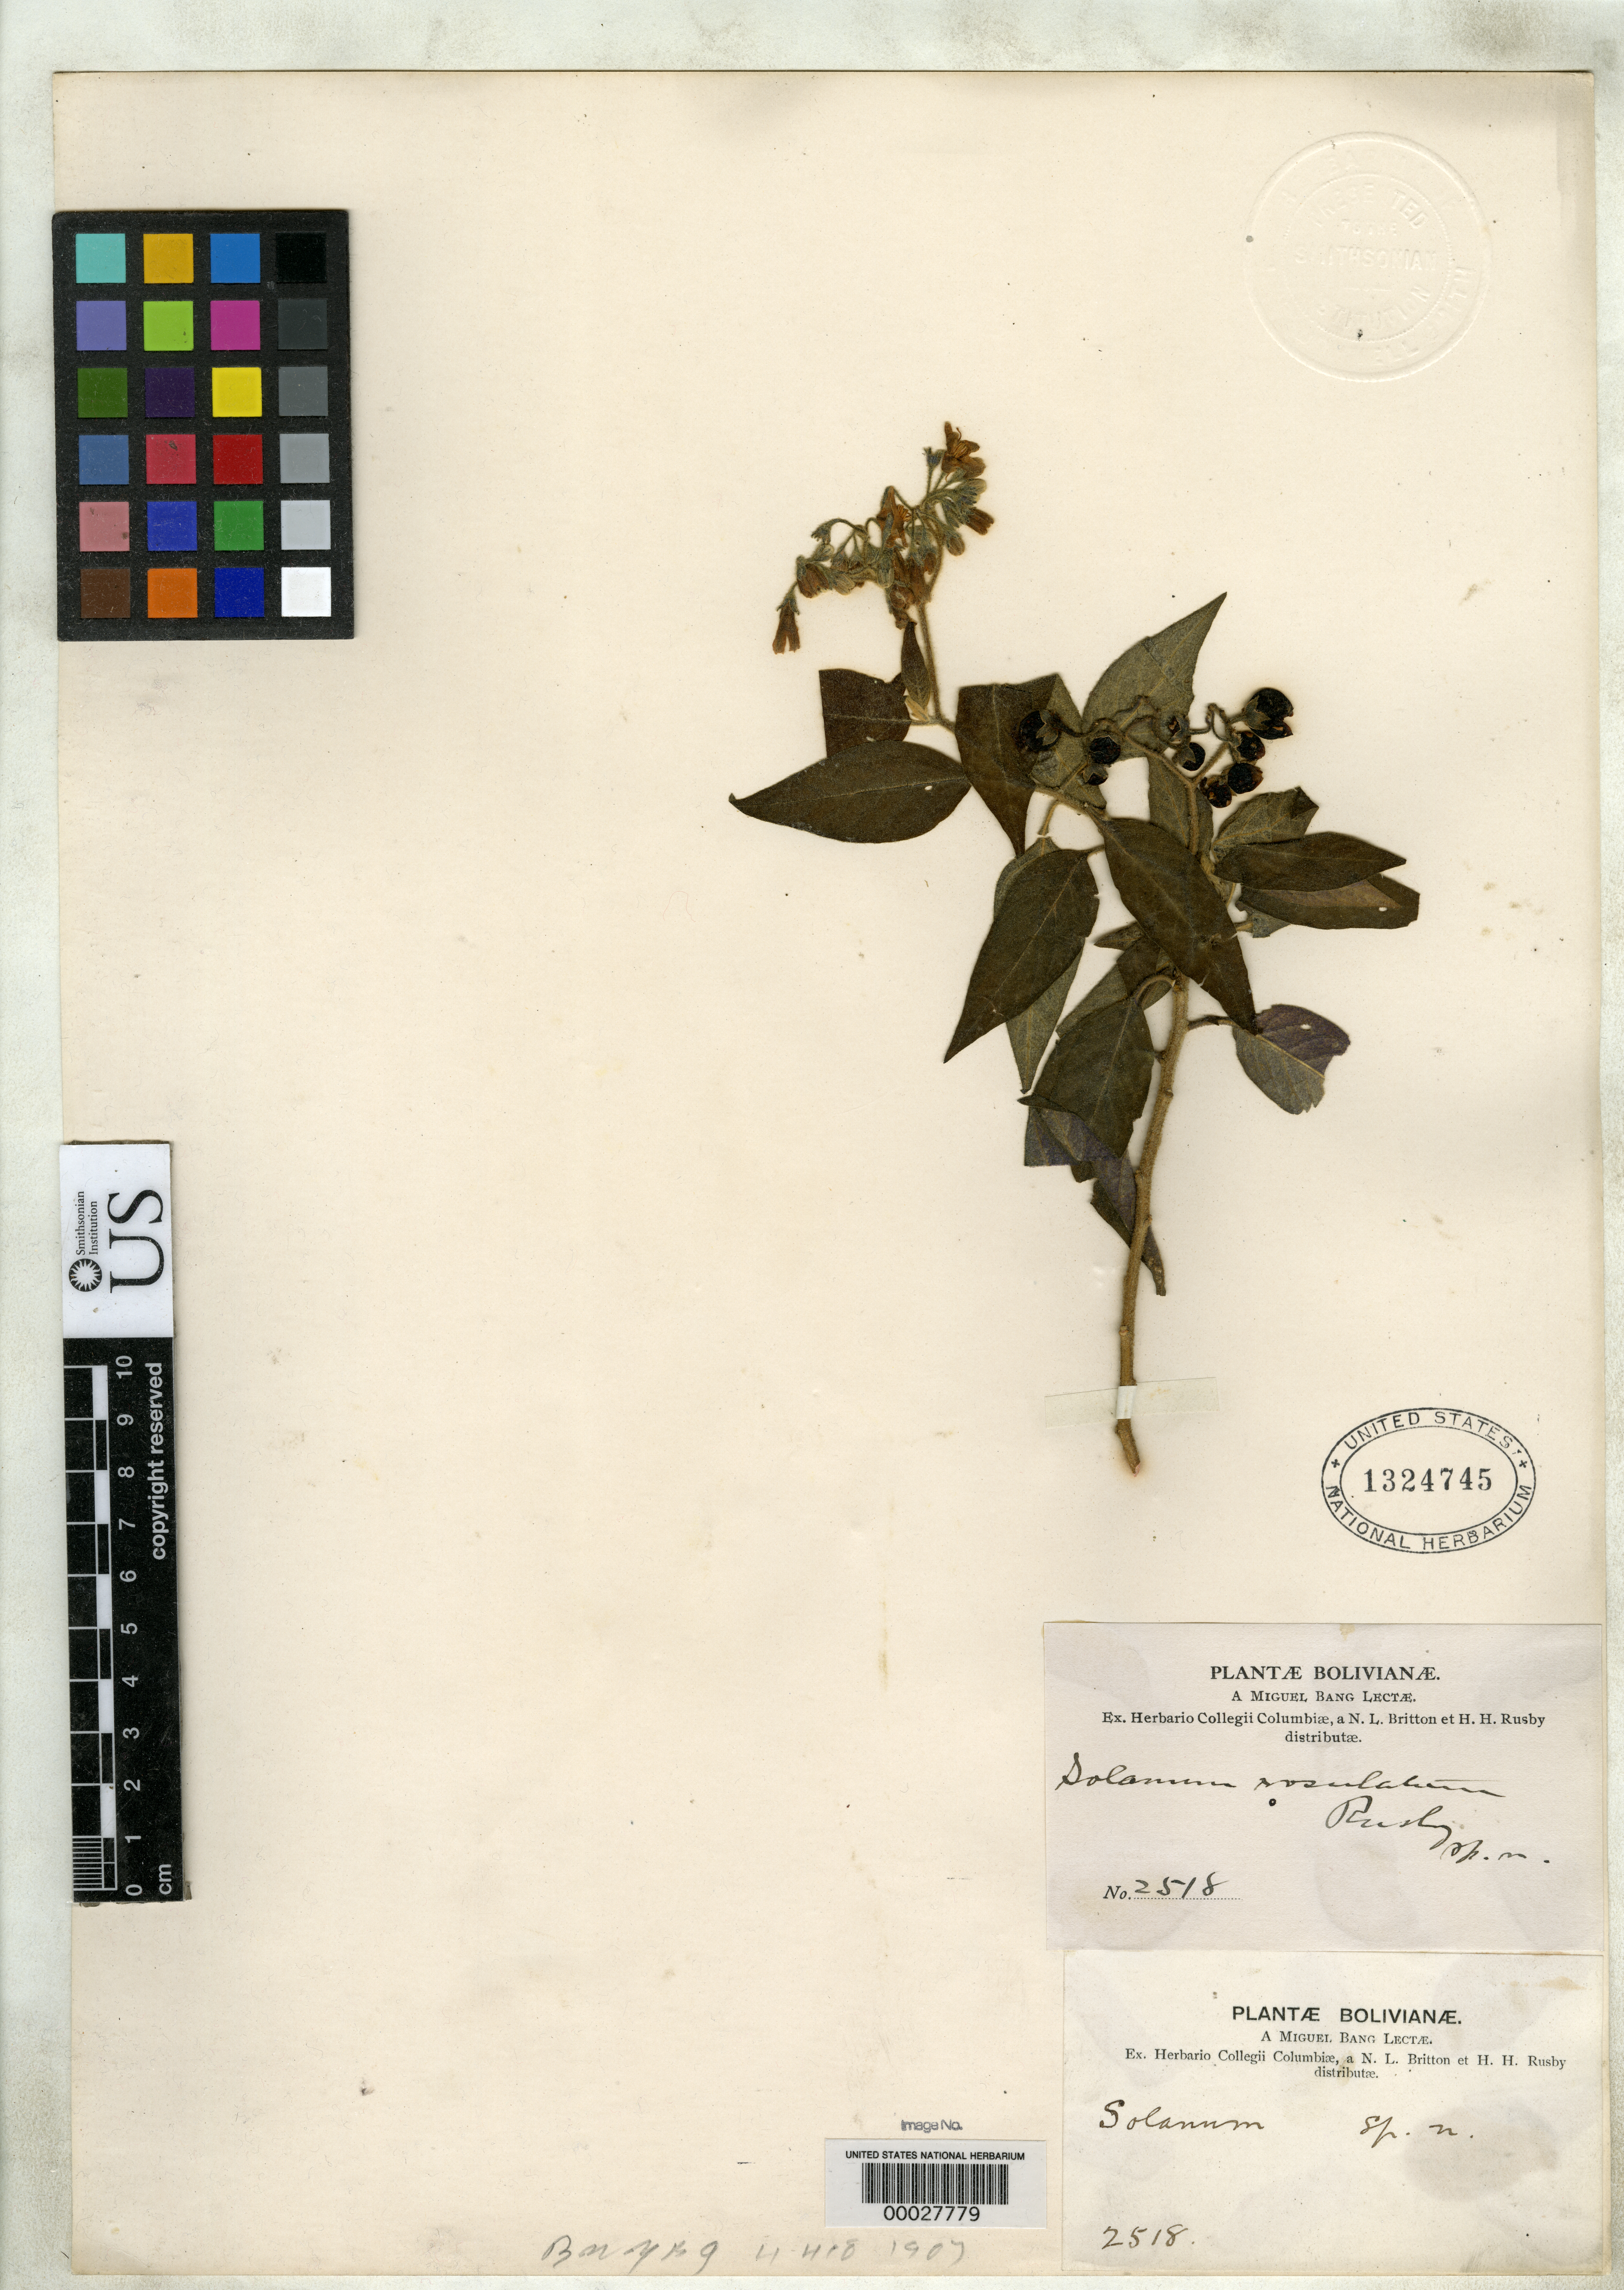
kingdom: Plantae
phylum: Tracheophyta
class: Magnoliopsida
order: Solanales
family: Solanaceae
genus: Solanum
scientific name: Solanum rosulatum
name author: Rusby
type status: Isotype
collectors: M. Bang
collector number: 2518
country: Bolivia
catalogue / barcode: US 1324745